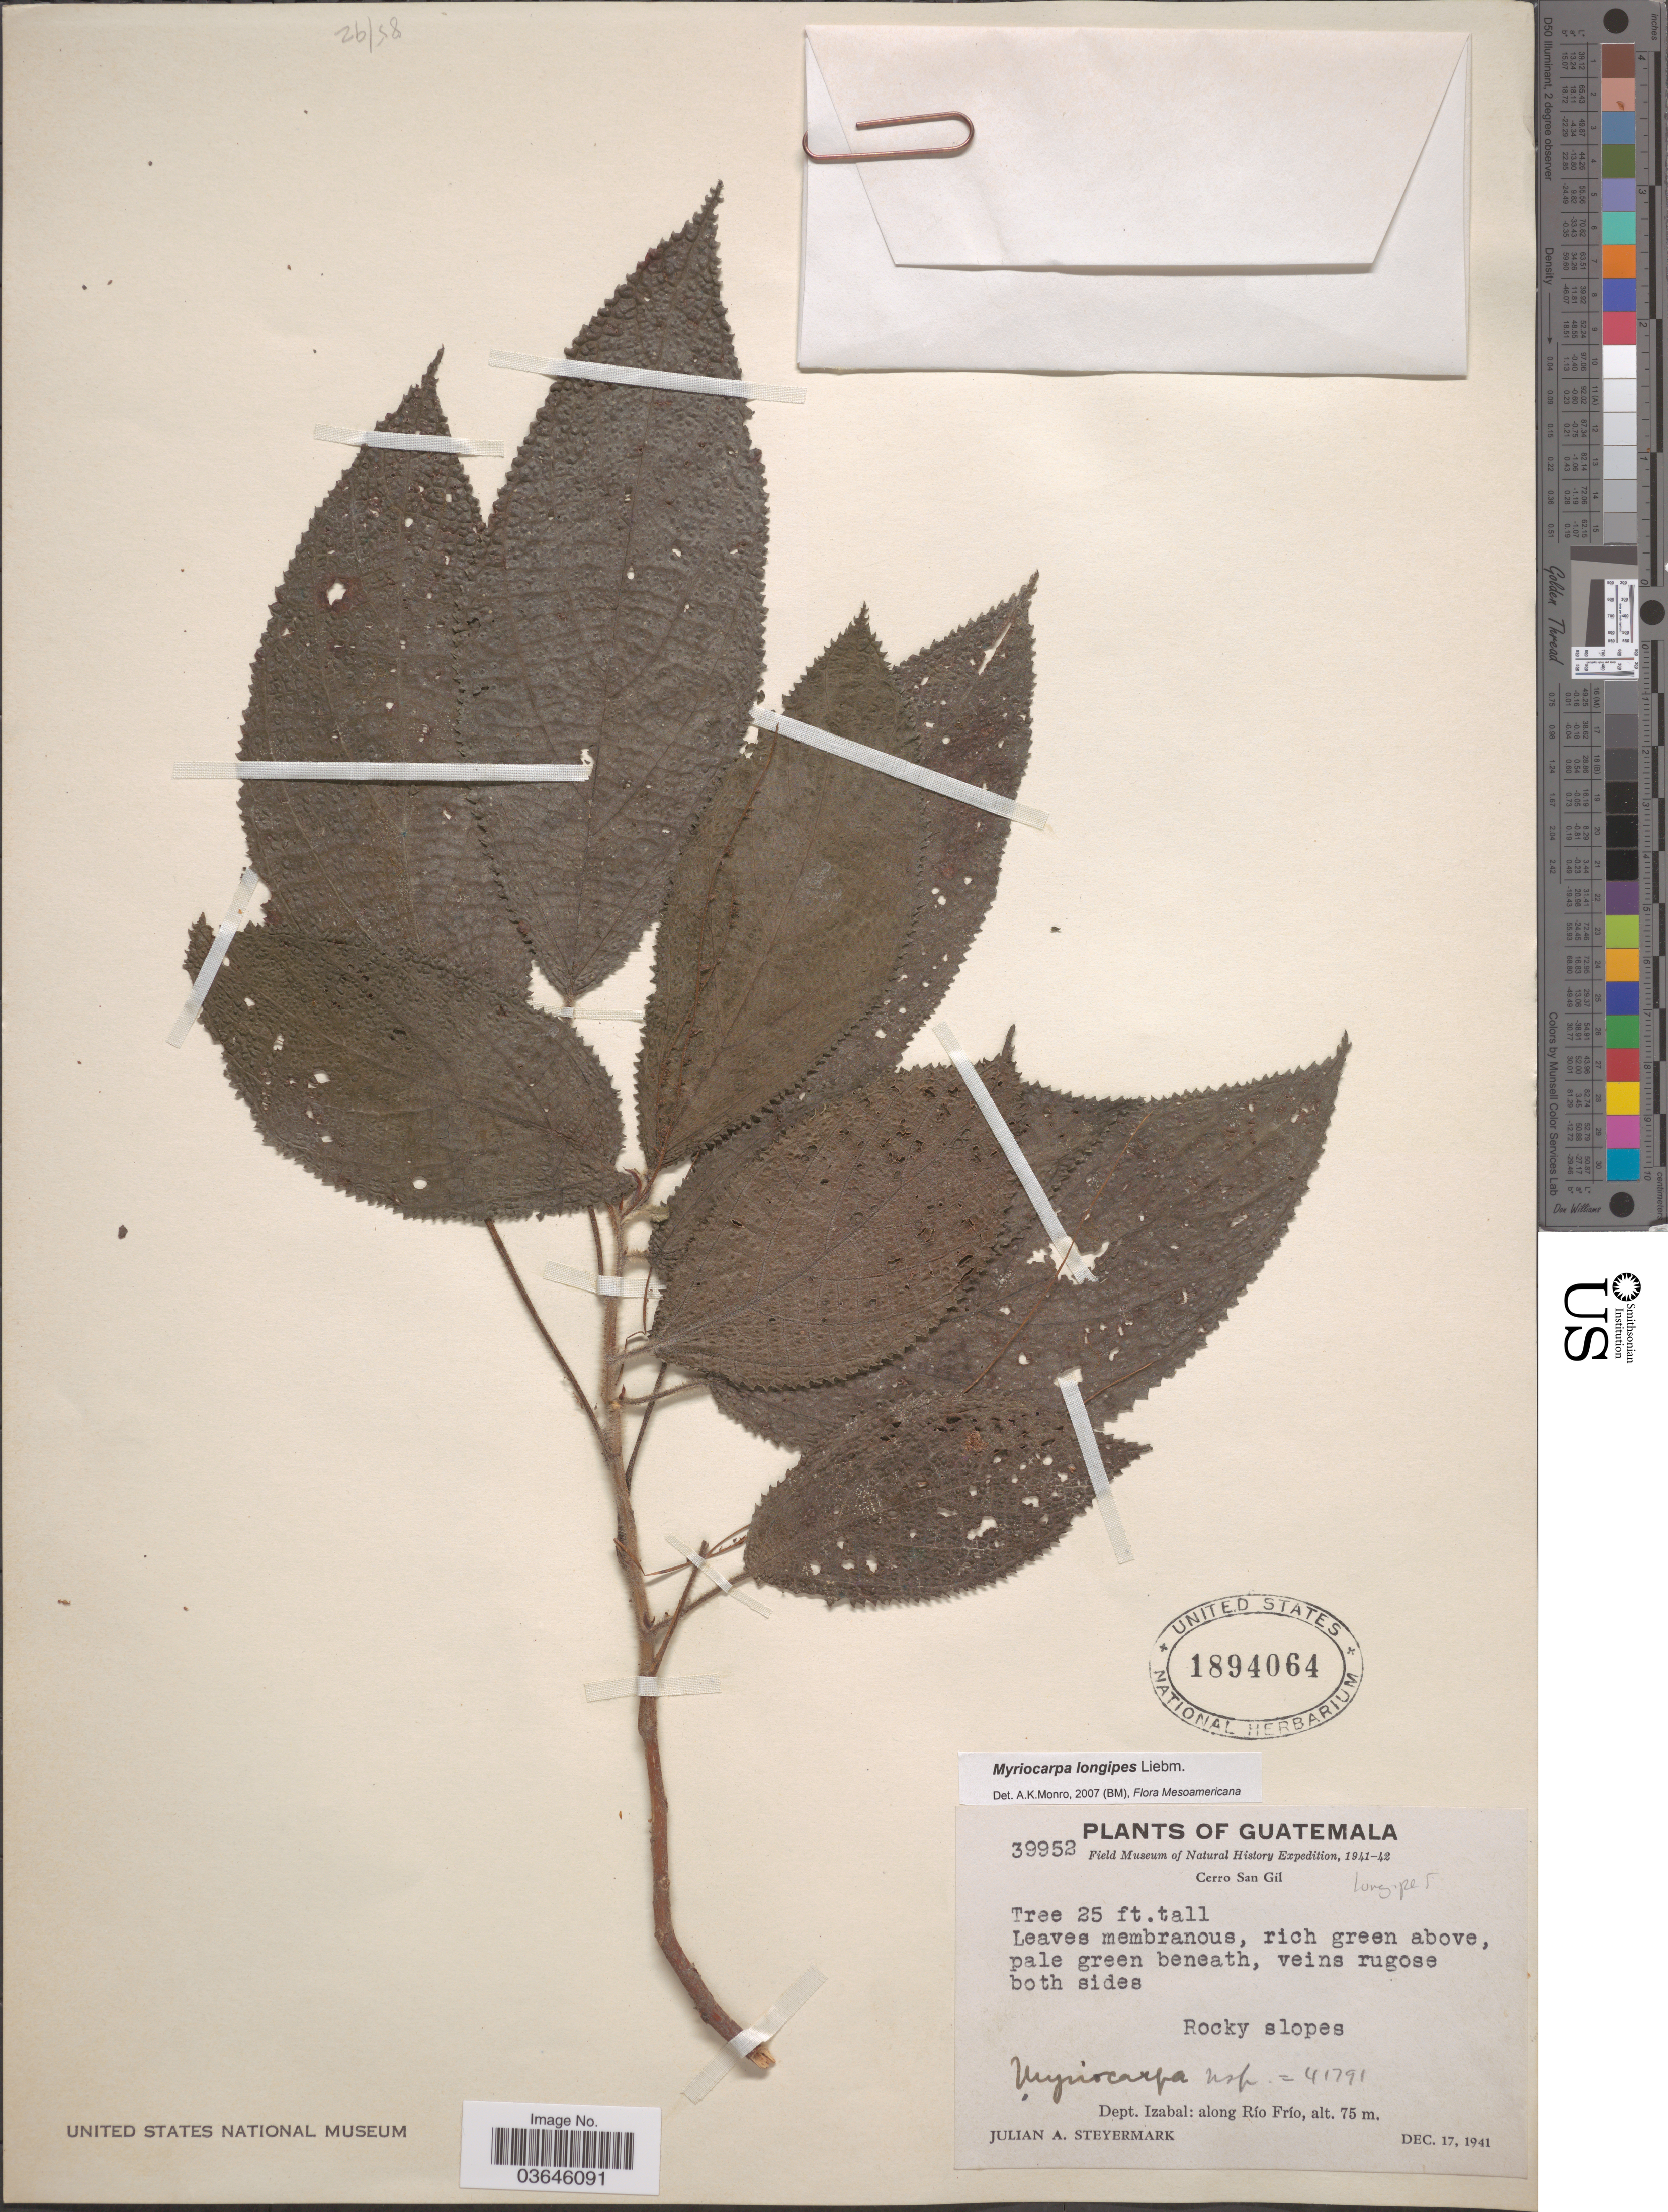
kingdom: Plantae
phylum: Tracheophyta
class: Magnoliopsida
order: Rosales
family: Urticaceae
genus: Myriocarpa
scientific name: Myriocarpa longipes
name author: Liebm.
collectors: J. Steyermark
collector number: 39952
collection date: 1941-12-17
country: Guatemala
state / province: Izabal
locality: Cerro San Gil. Dept. Izabal: along Río Frío.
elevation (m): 75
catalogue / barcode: US 1894064